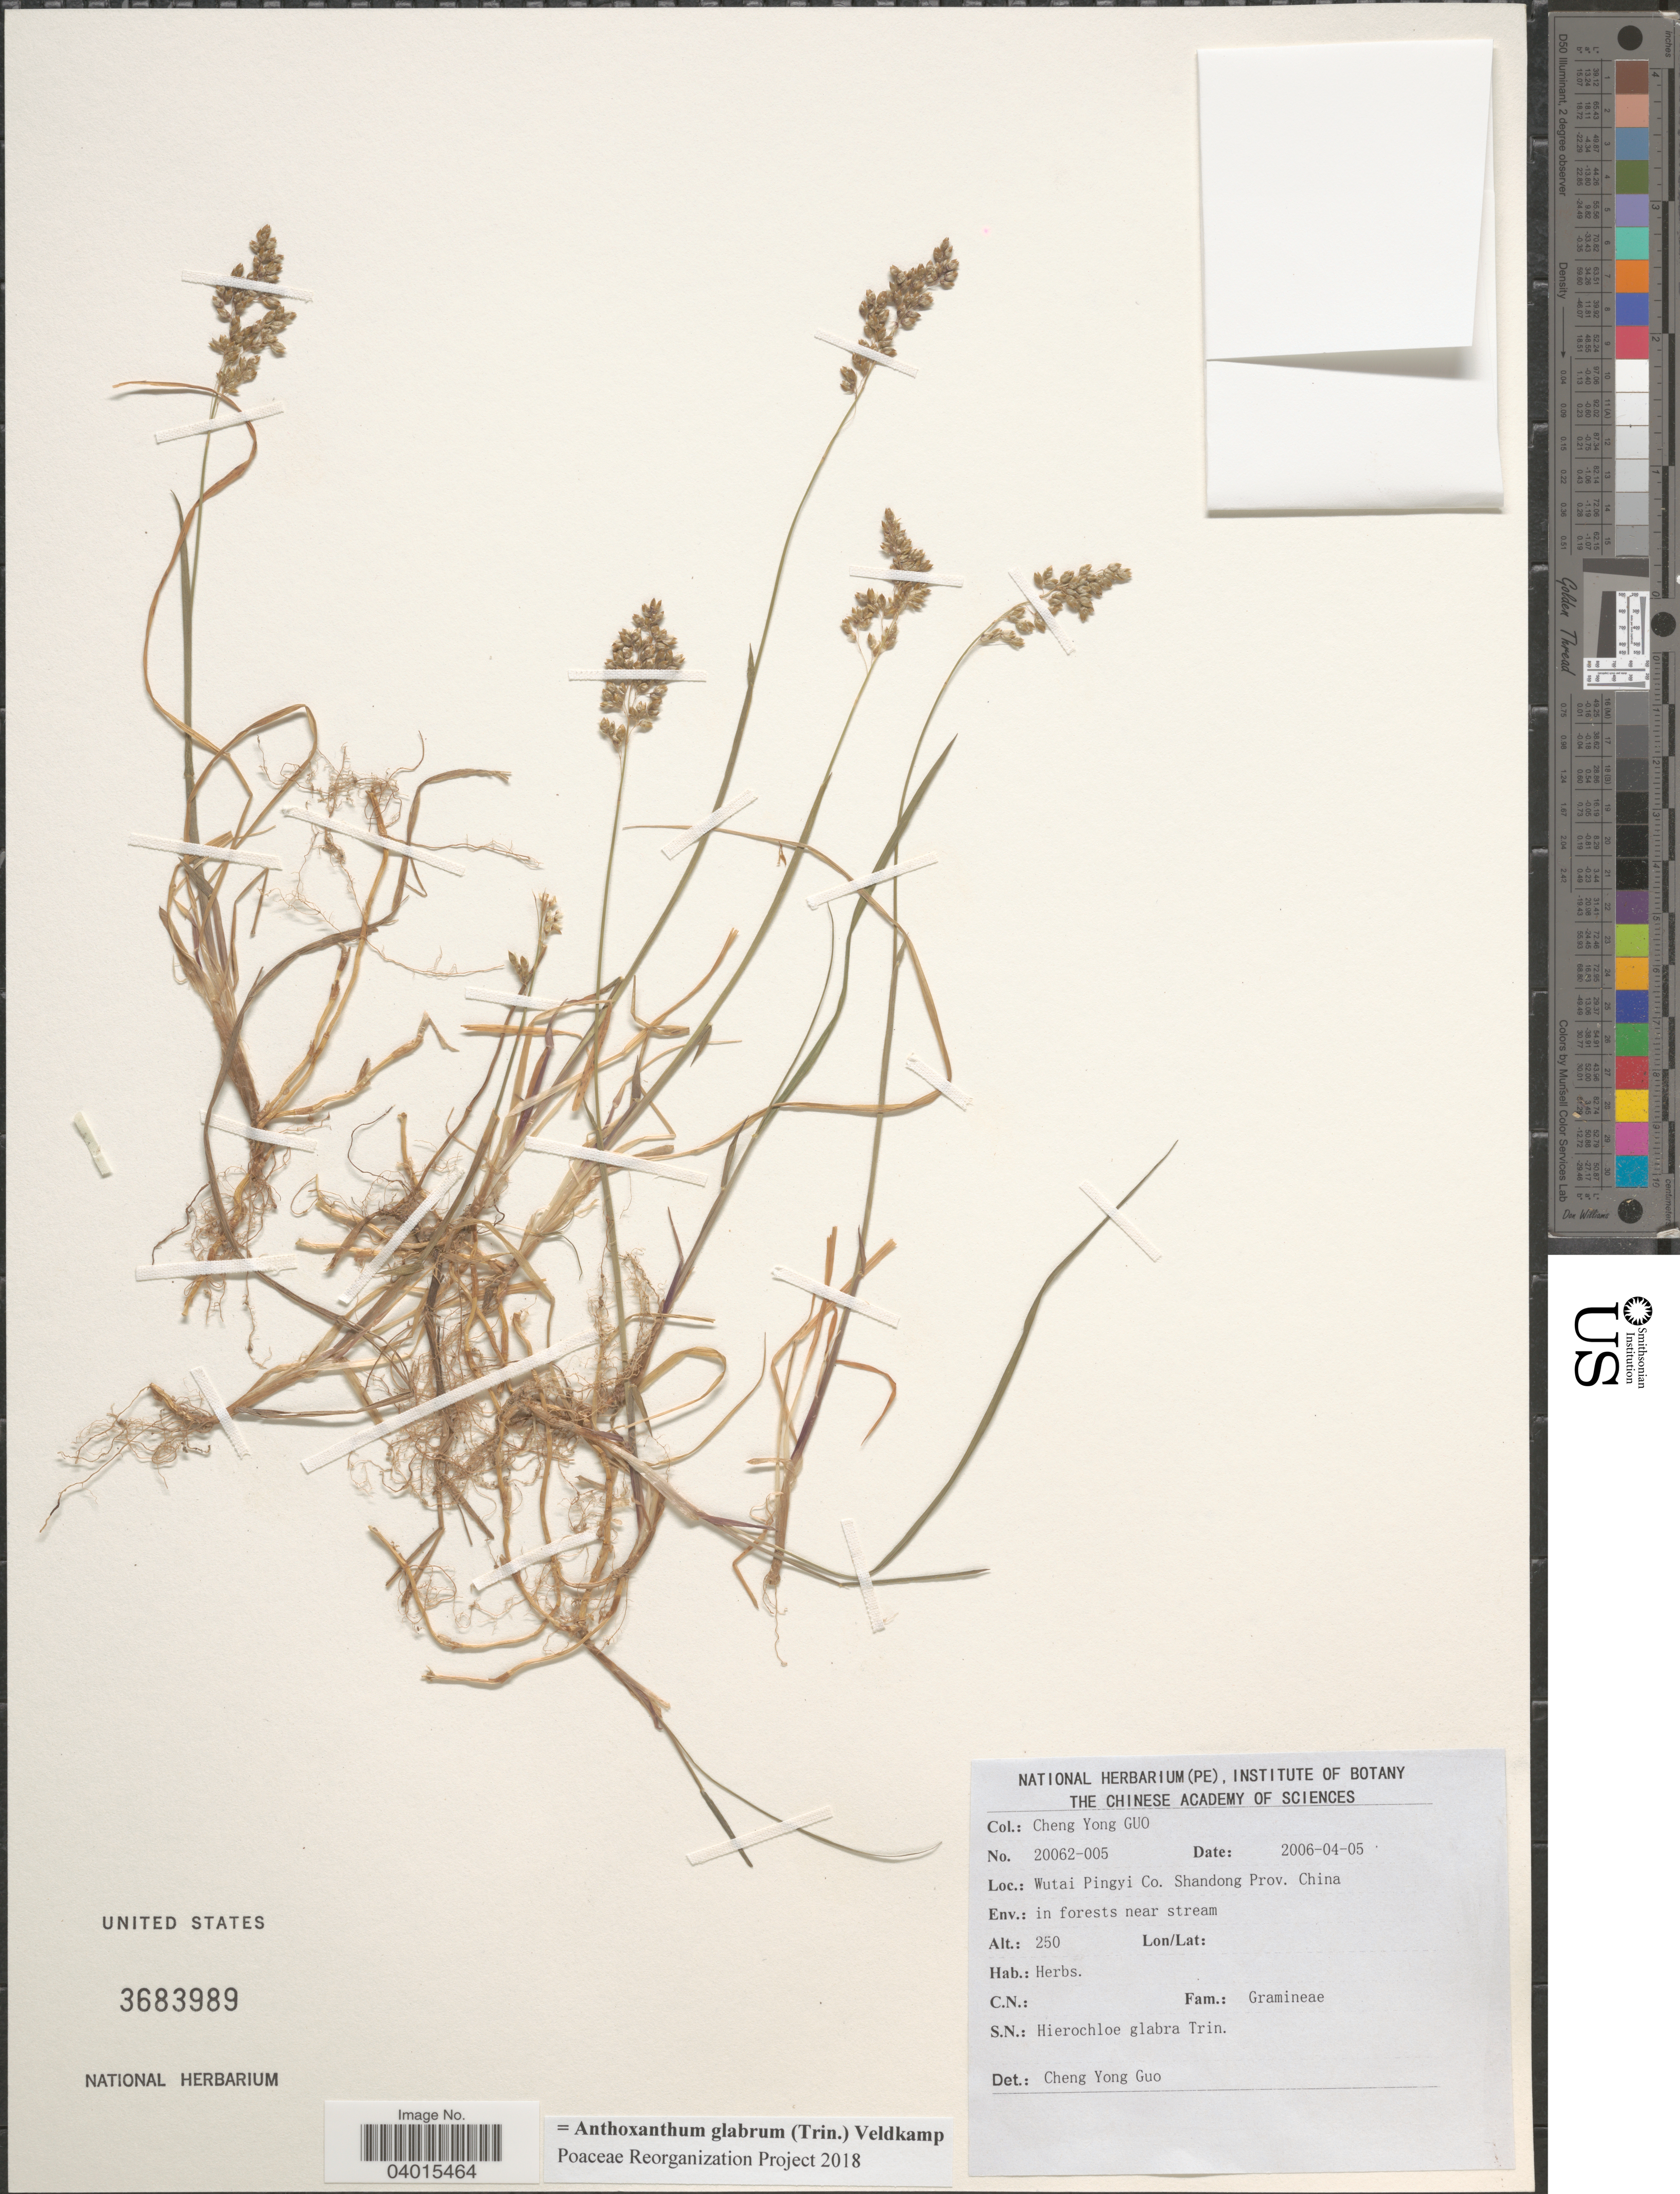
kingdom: Plantae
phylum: Tracheophyta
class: Liliopsida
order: Poales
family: Poaceae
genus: Anthoxanthum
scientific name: Anthoxanthum glabrum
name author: (Trin.) Veldkamp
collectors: Guo Chengyong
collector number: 20062-005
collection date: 2006-04-05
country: China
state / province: Shandong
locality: Wutai Pingyi Co.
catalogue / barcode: US 3683989